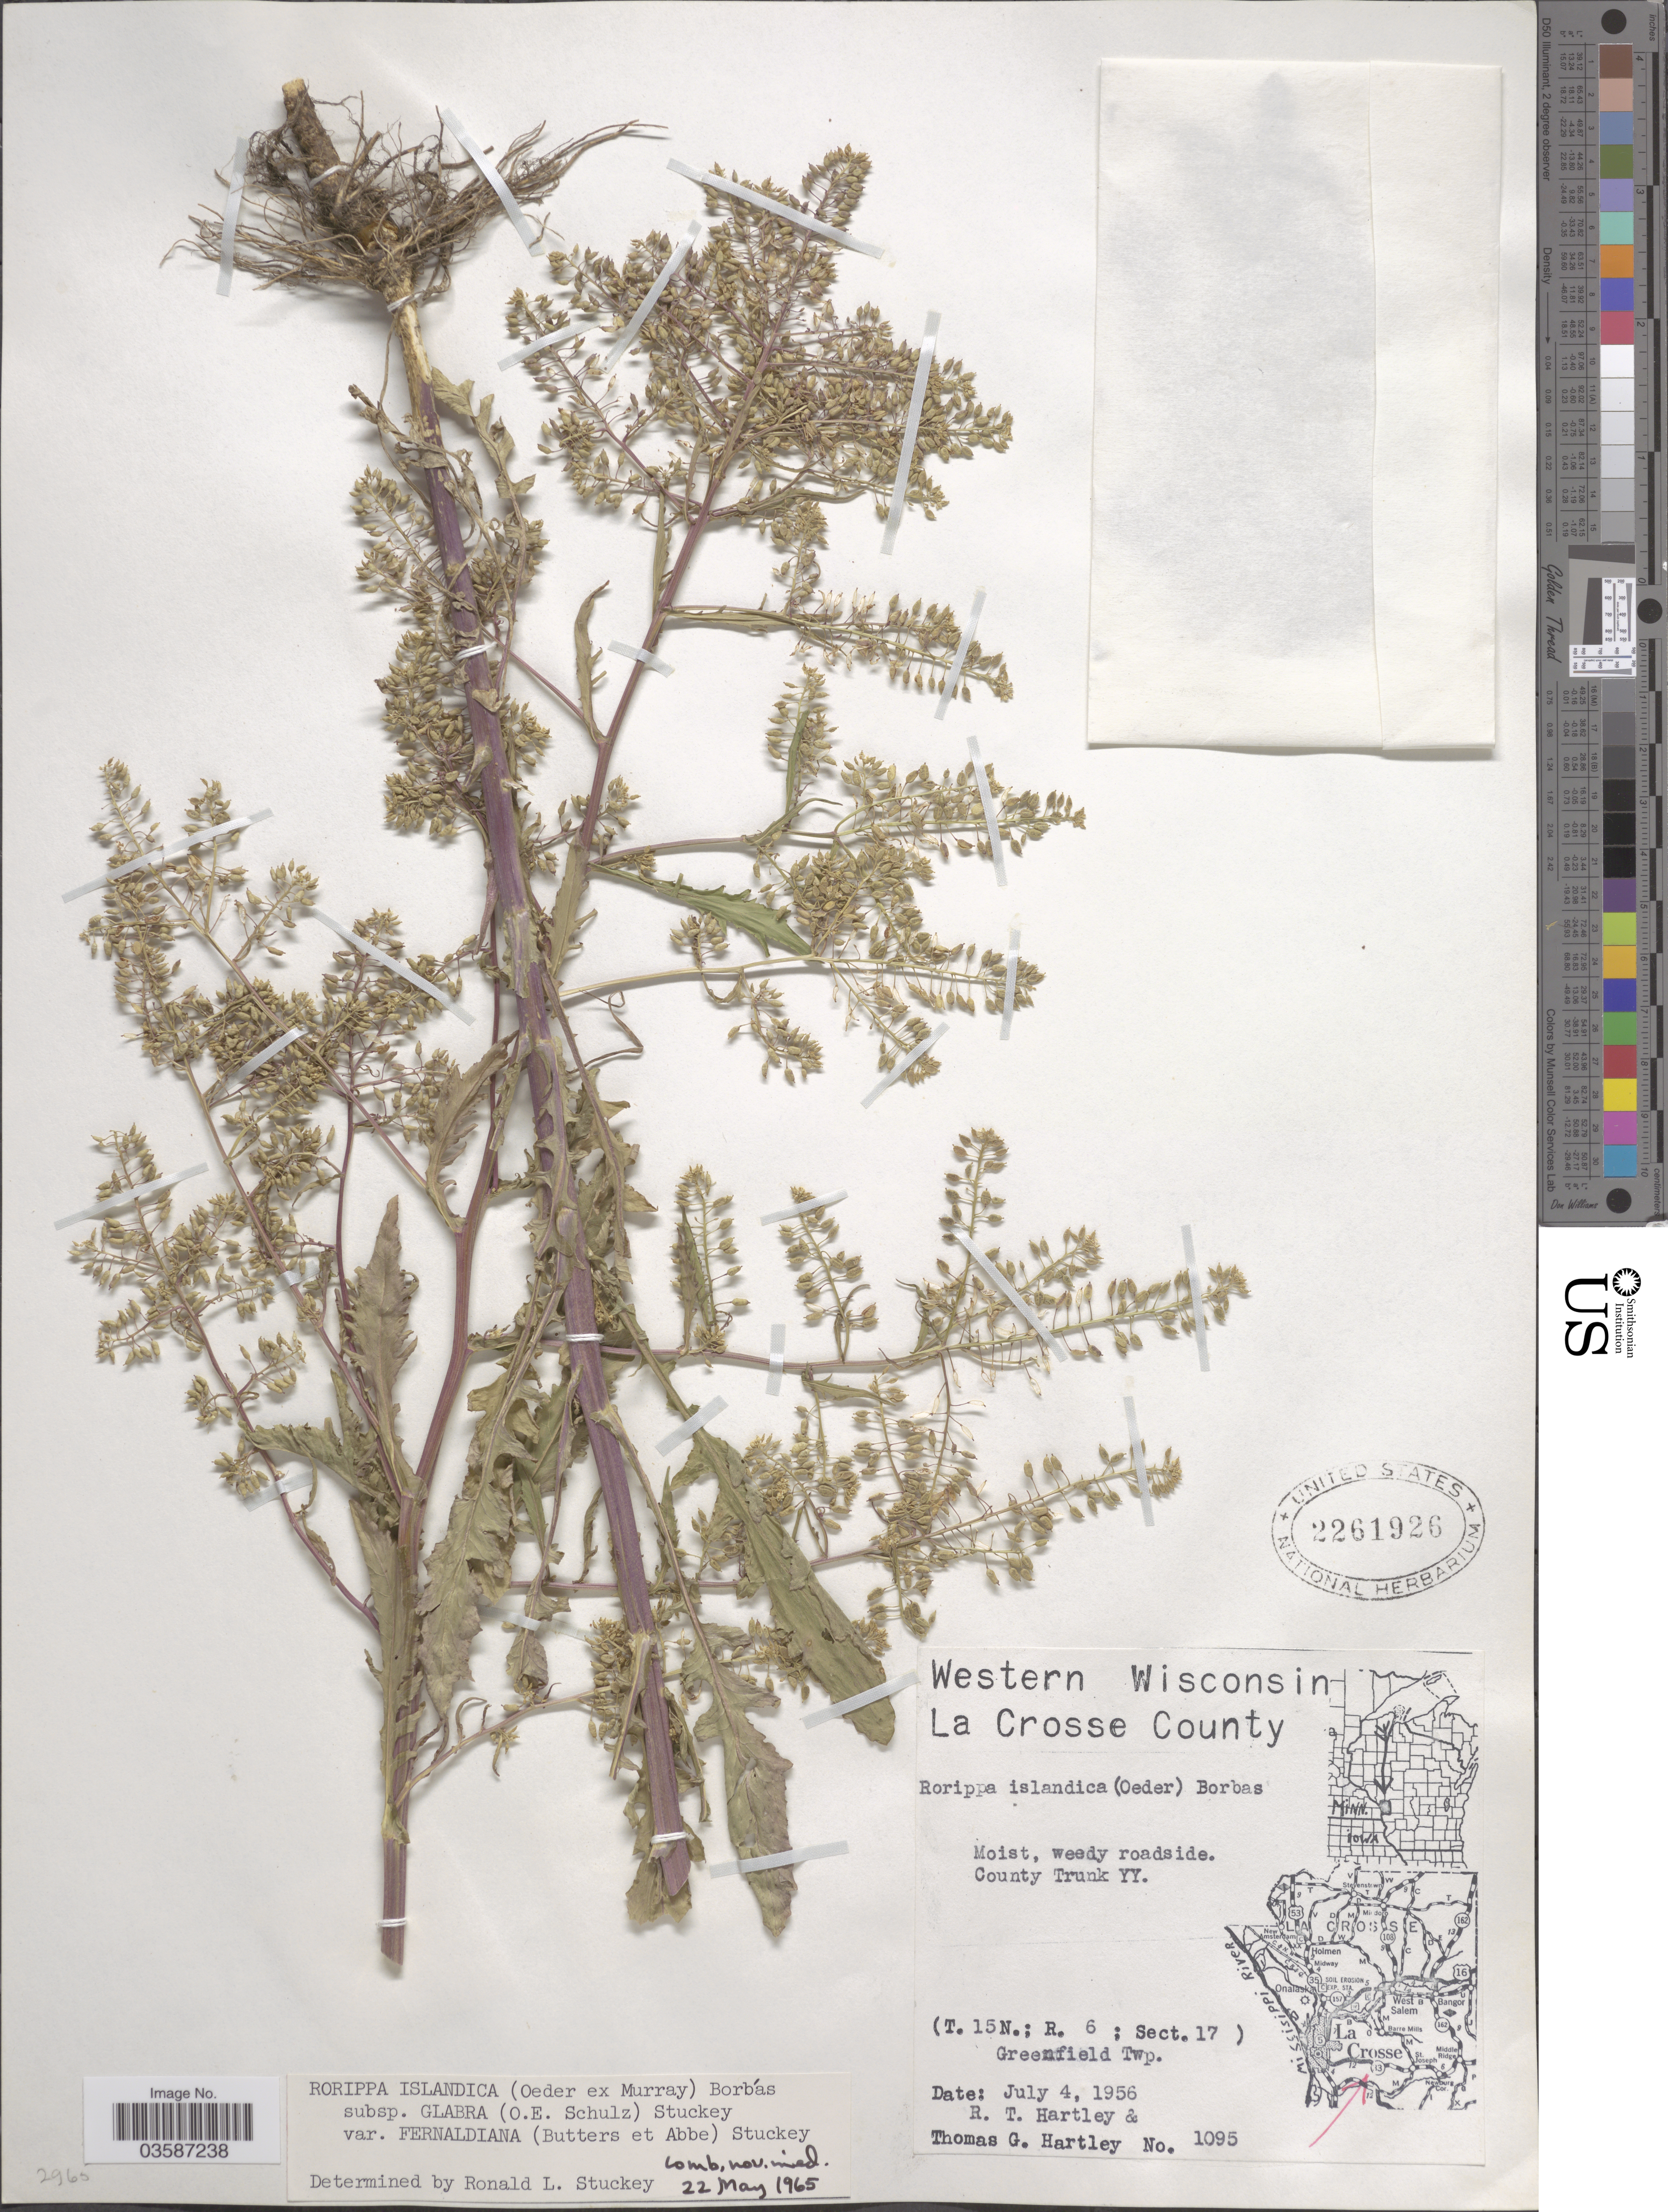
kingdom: Plantae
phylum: Tracheophyta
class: Magnoliopsida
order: Brassicales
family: Brassicaceae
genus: Rorippa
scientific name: Rorippa islandica var. fernaldiana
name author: Butters & Abbe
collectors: R. T. Hartley & T. G. Hartley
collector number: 1095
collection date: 1956-07-04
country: United States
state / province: Wisconsin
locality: Western Wisconsin, La Crosse County. County Trunk YY. (T. 15N.; R. 6; Sect. 17) Greenfield Twp.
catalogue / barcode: US 2261926